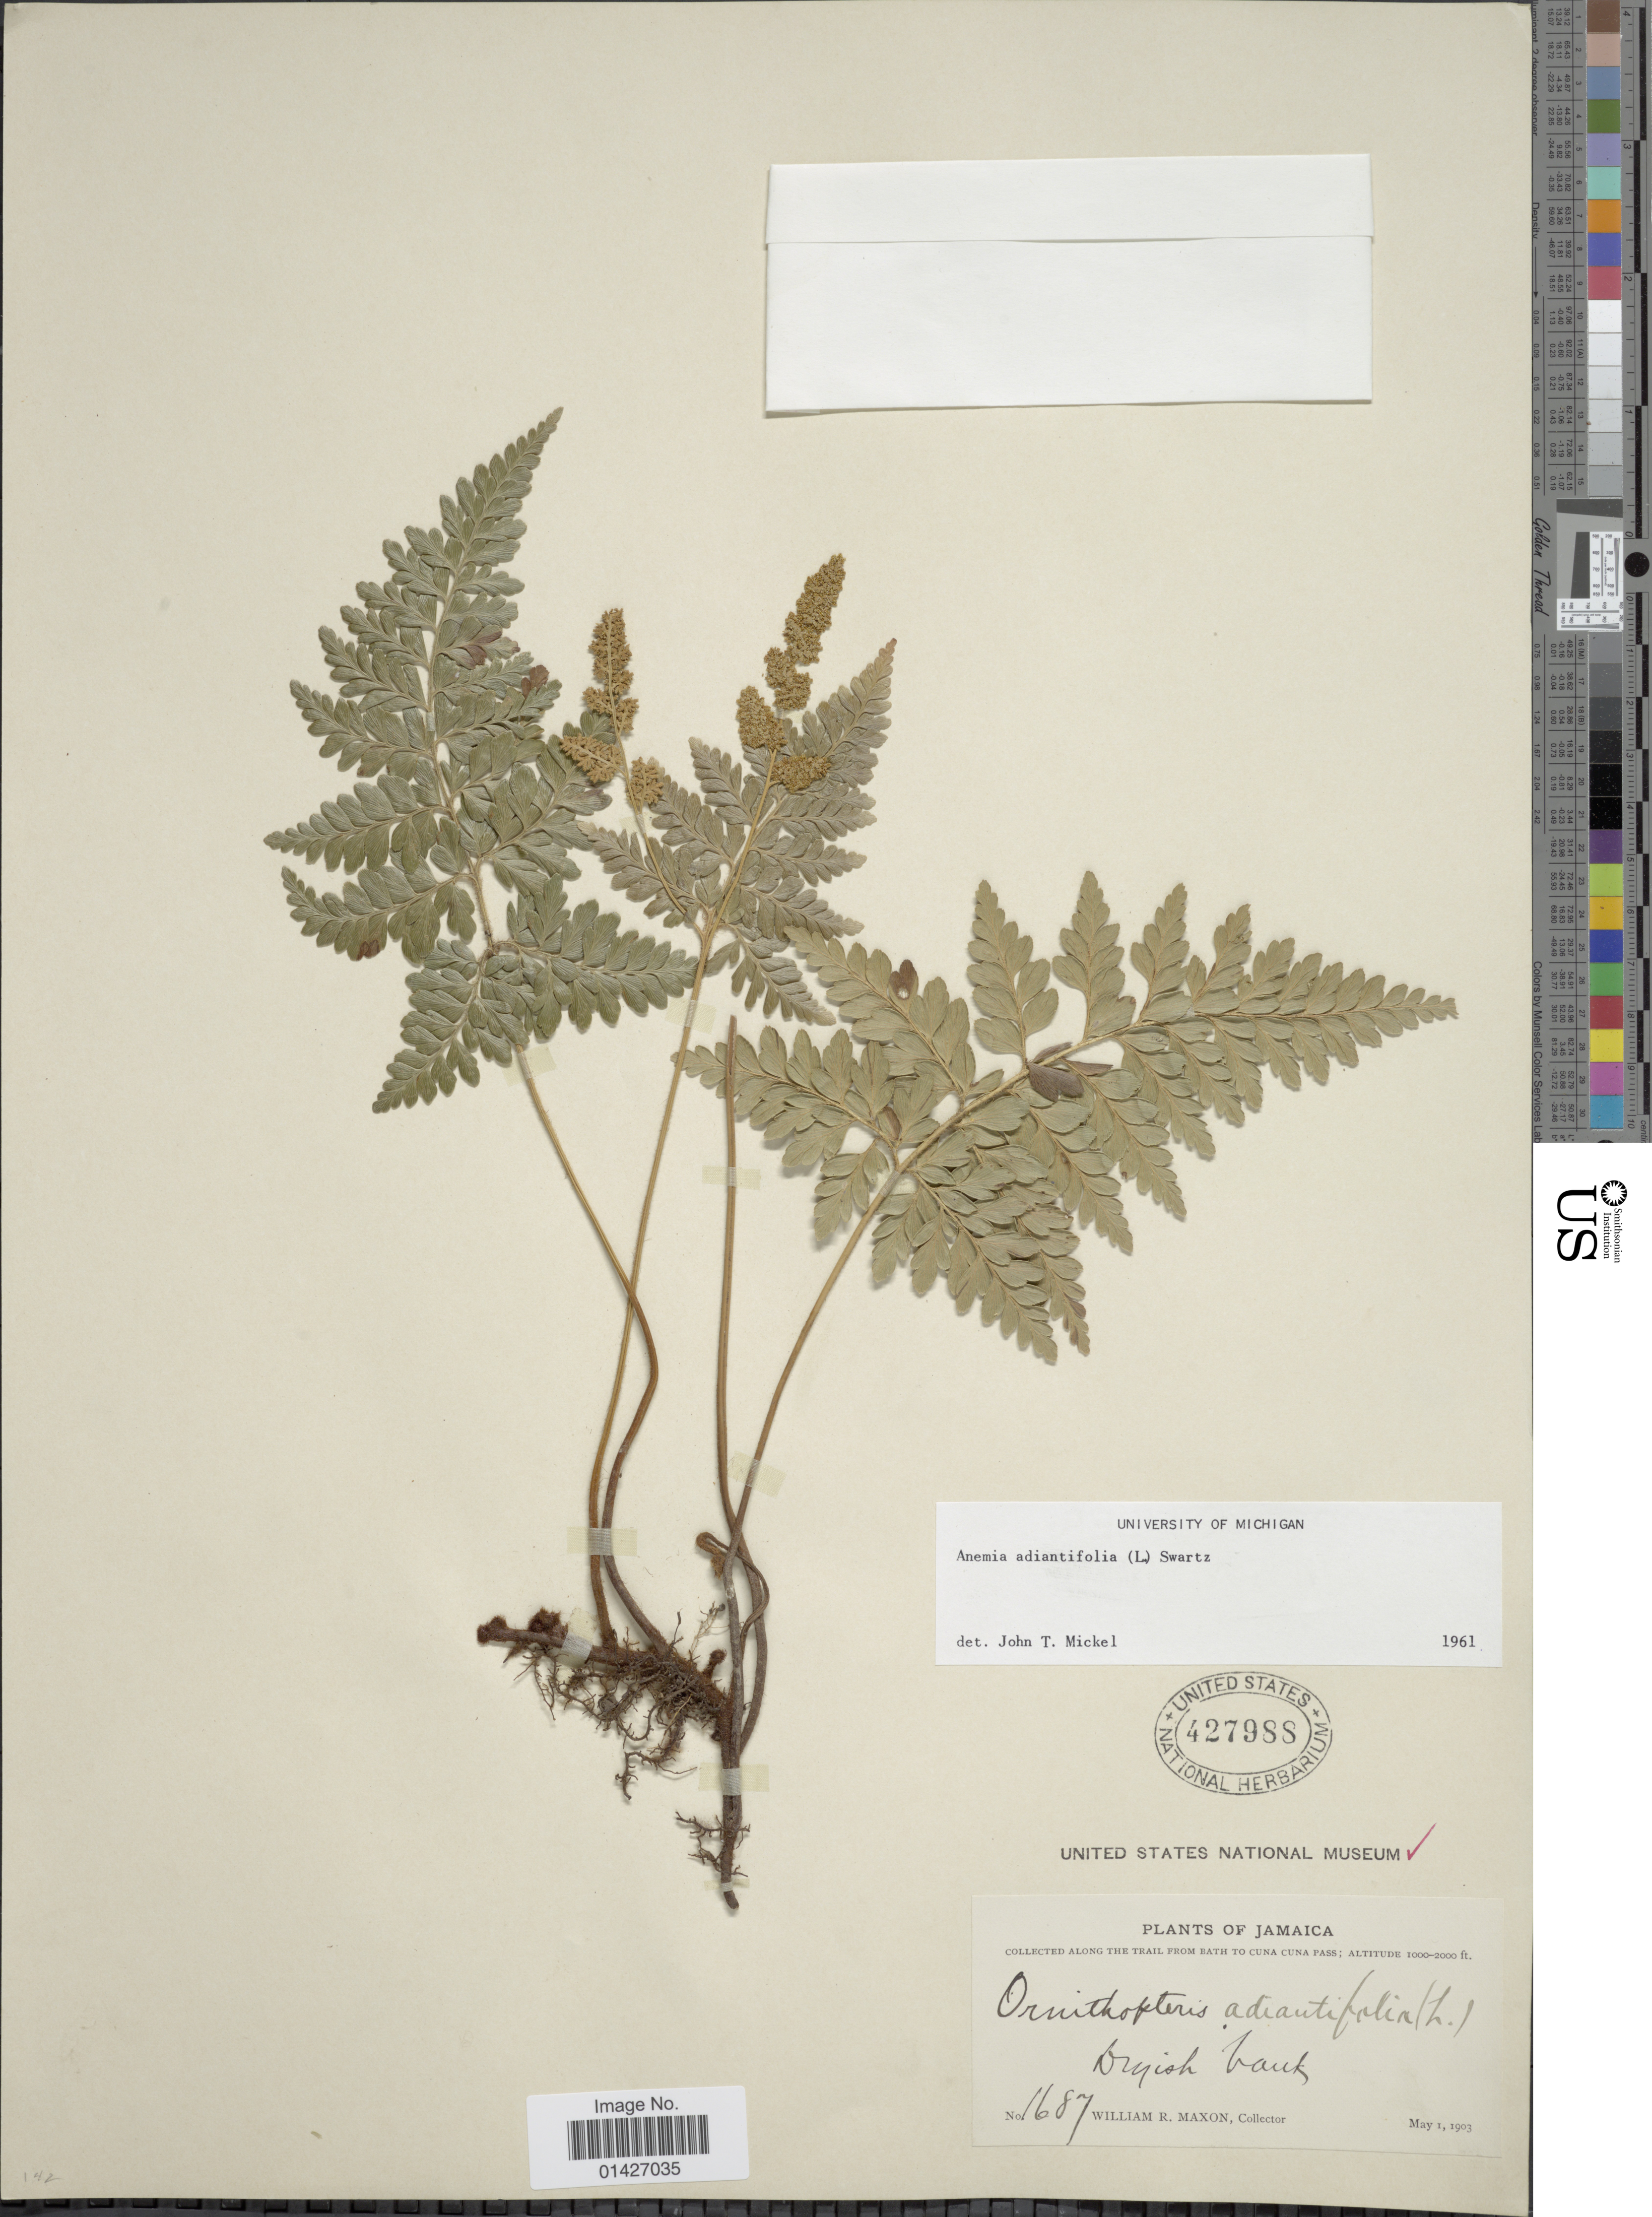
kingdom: Plantae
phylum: Tracheophyta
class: Polypodiopsida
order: Schizaeales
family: Anemiaceae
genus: Anemia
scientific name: Anemia adiantifolia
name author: (L.) Sw.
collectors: W. R. Maxon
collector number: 1687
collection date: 1903-05-01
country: Jamaica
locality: Along the trail from Bath to Cuna Cuna Pass. Dryish Bank.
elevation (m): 305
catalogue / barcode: US 427988